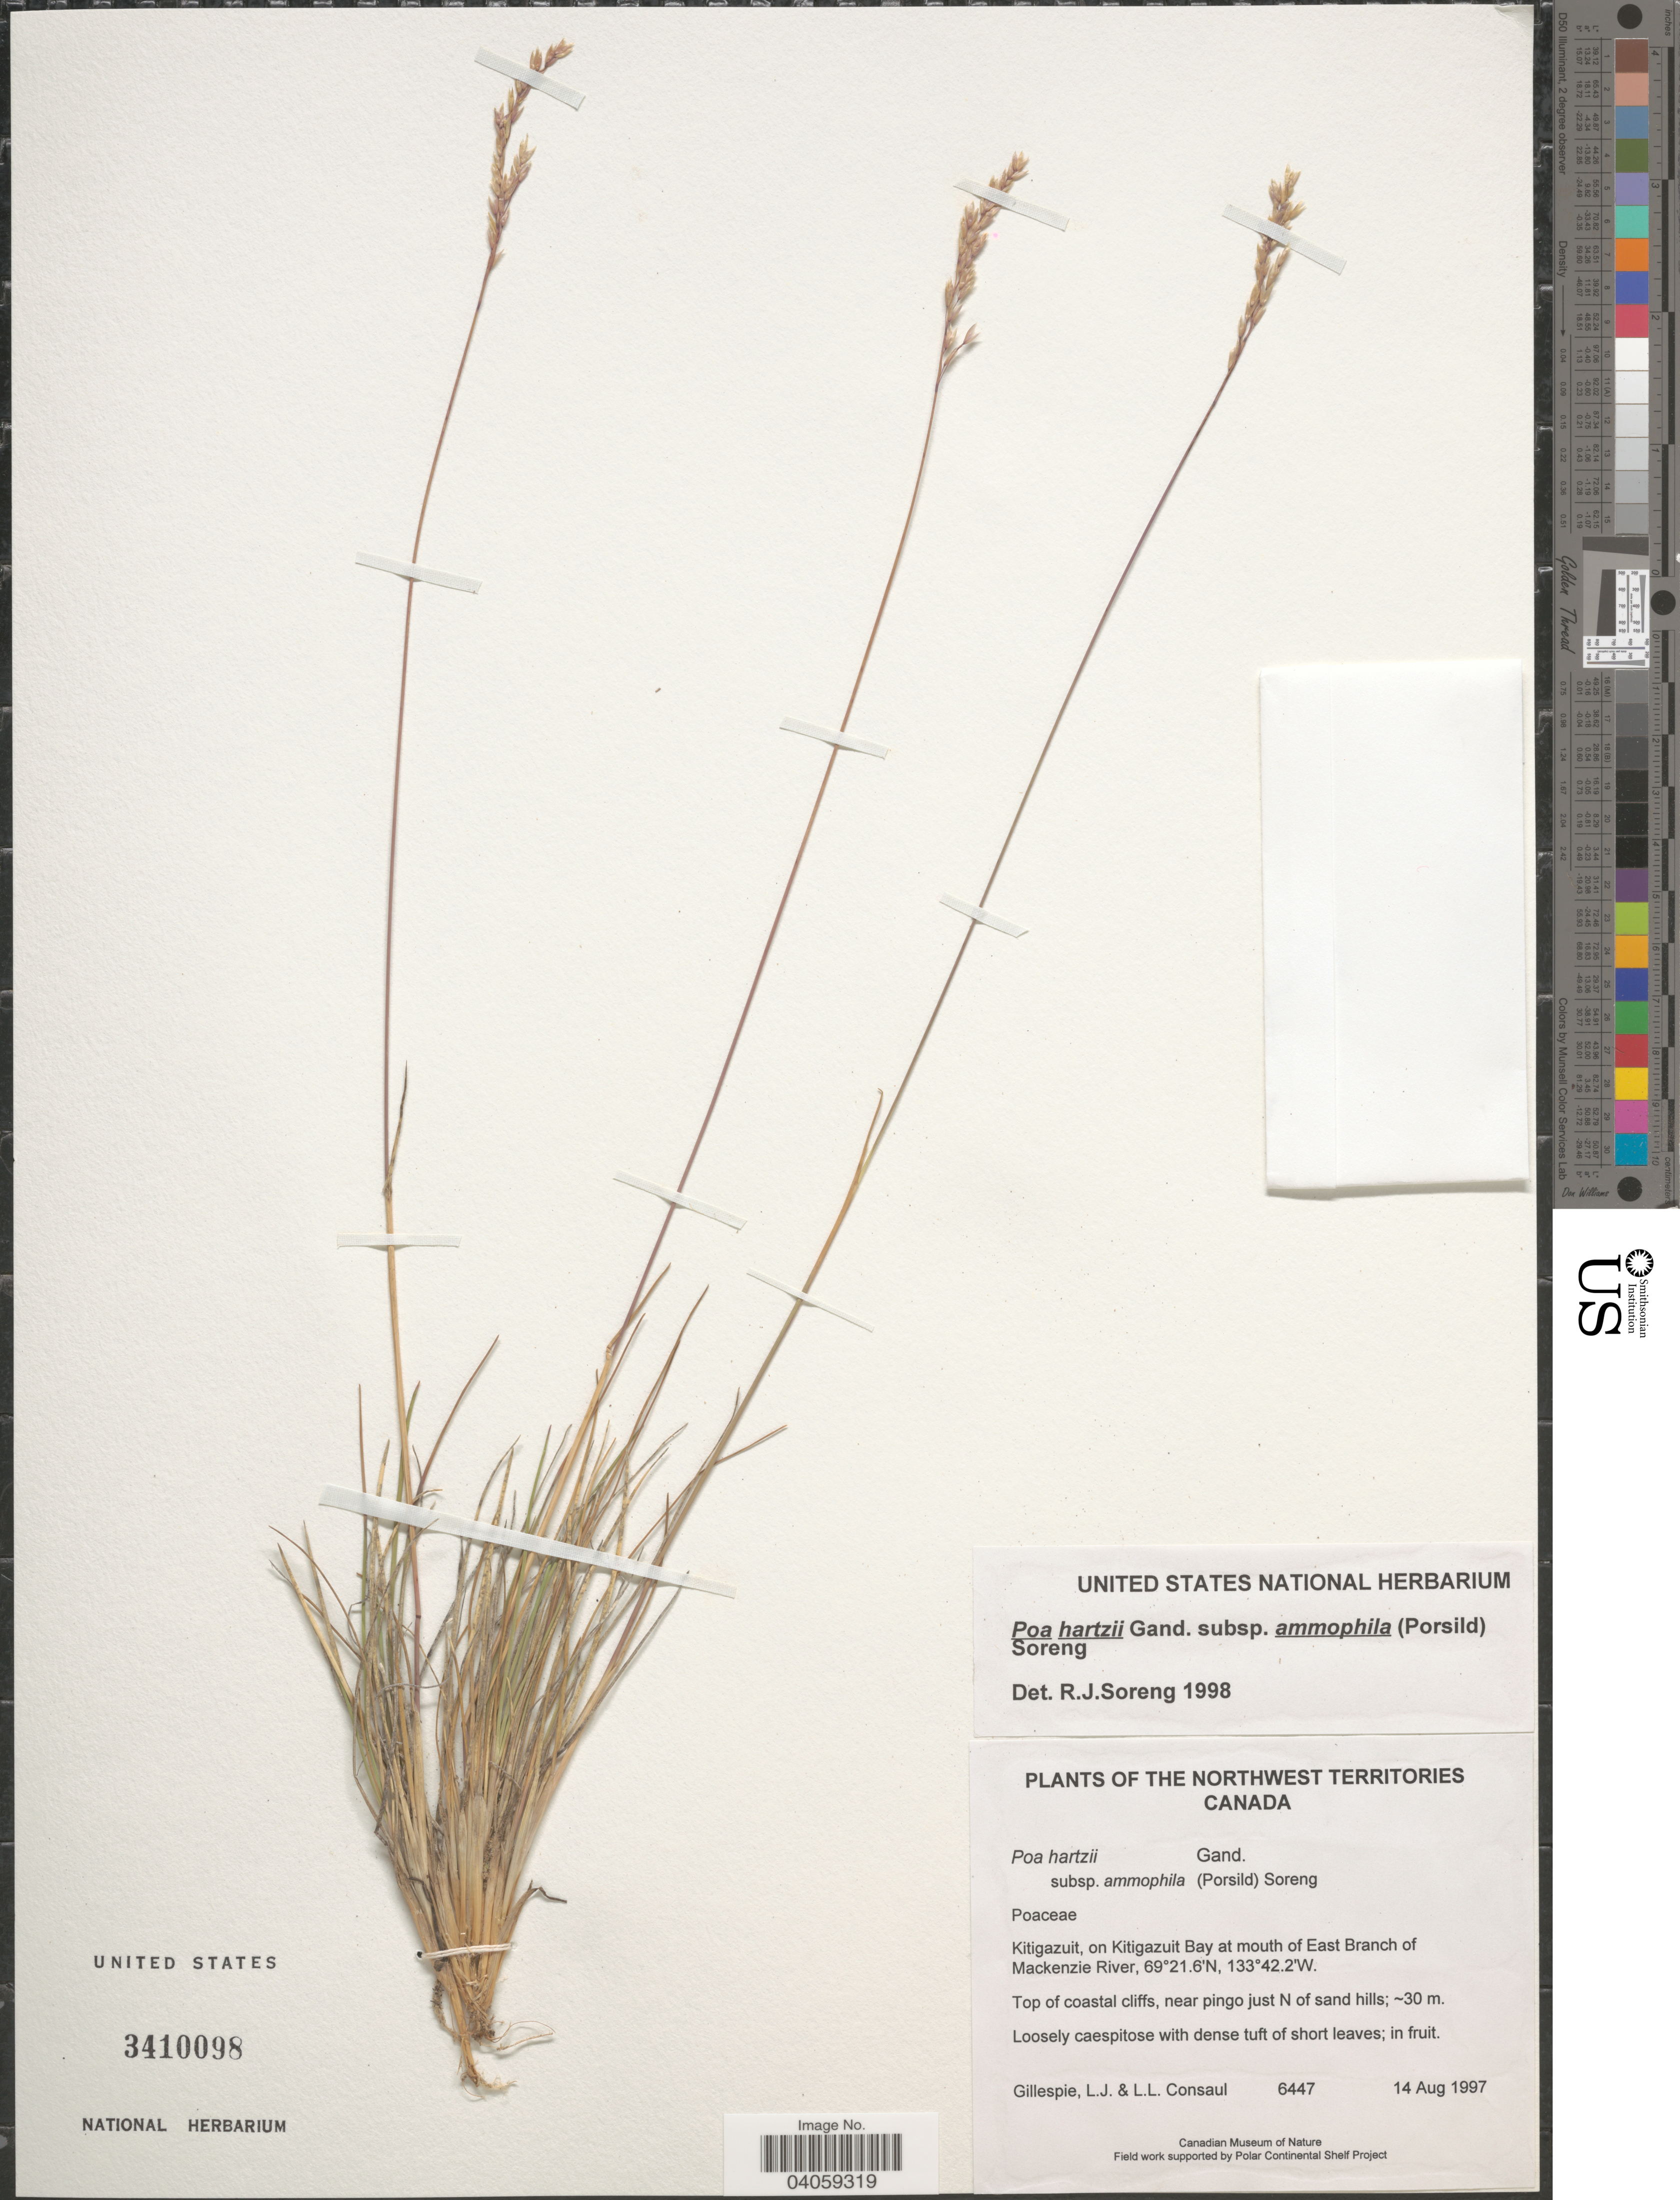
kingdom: Plantae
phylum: Tracheophyta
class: Liliopsida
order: Poales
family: Poaceae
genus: Poa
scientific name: Poa ammophila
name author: A.E. Porsild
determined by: Soreng, Robert J., Research Associate (BOT), Smithsonian Institution - National Museum of Natural History (UNITED STATES)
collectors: L. Gillespie & L. Consaul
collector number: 6447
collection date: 1997-08-14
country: Canada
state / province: Northwest Territories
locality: Kitigazuit, on Kitigazuit Bay at mouth of East Branch of Mackenzie River. Top of coastal cliffs, near pingo just N of sand hills.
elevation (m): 30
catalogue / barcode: US 3410098